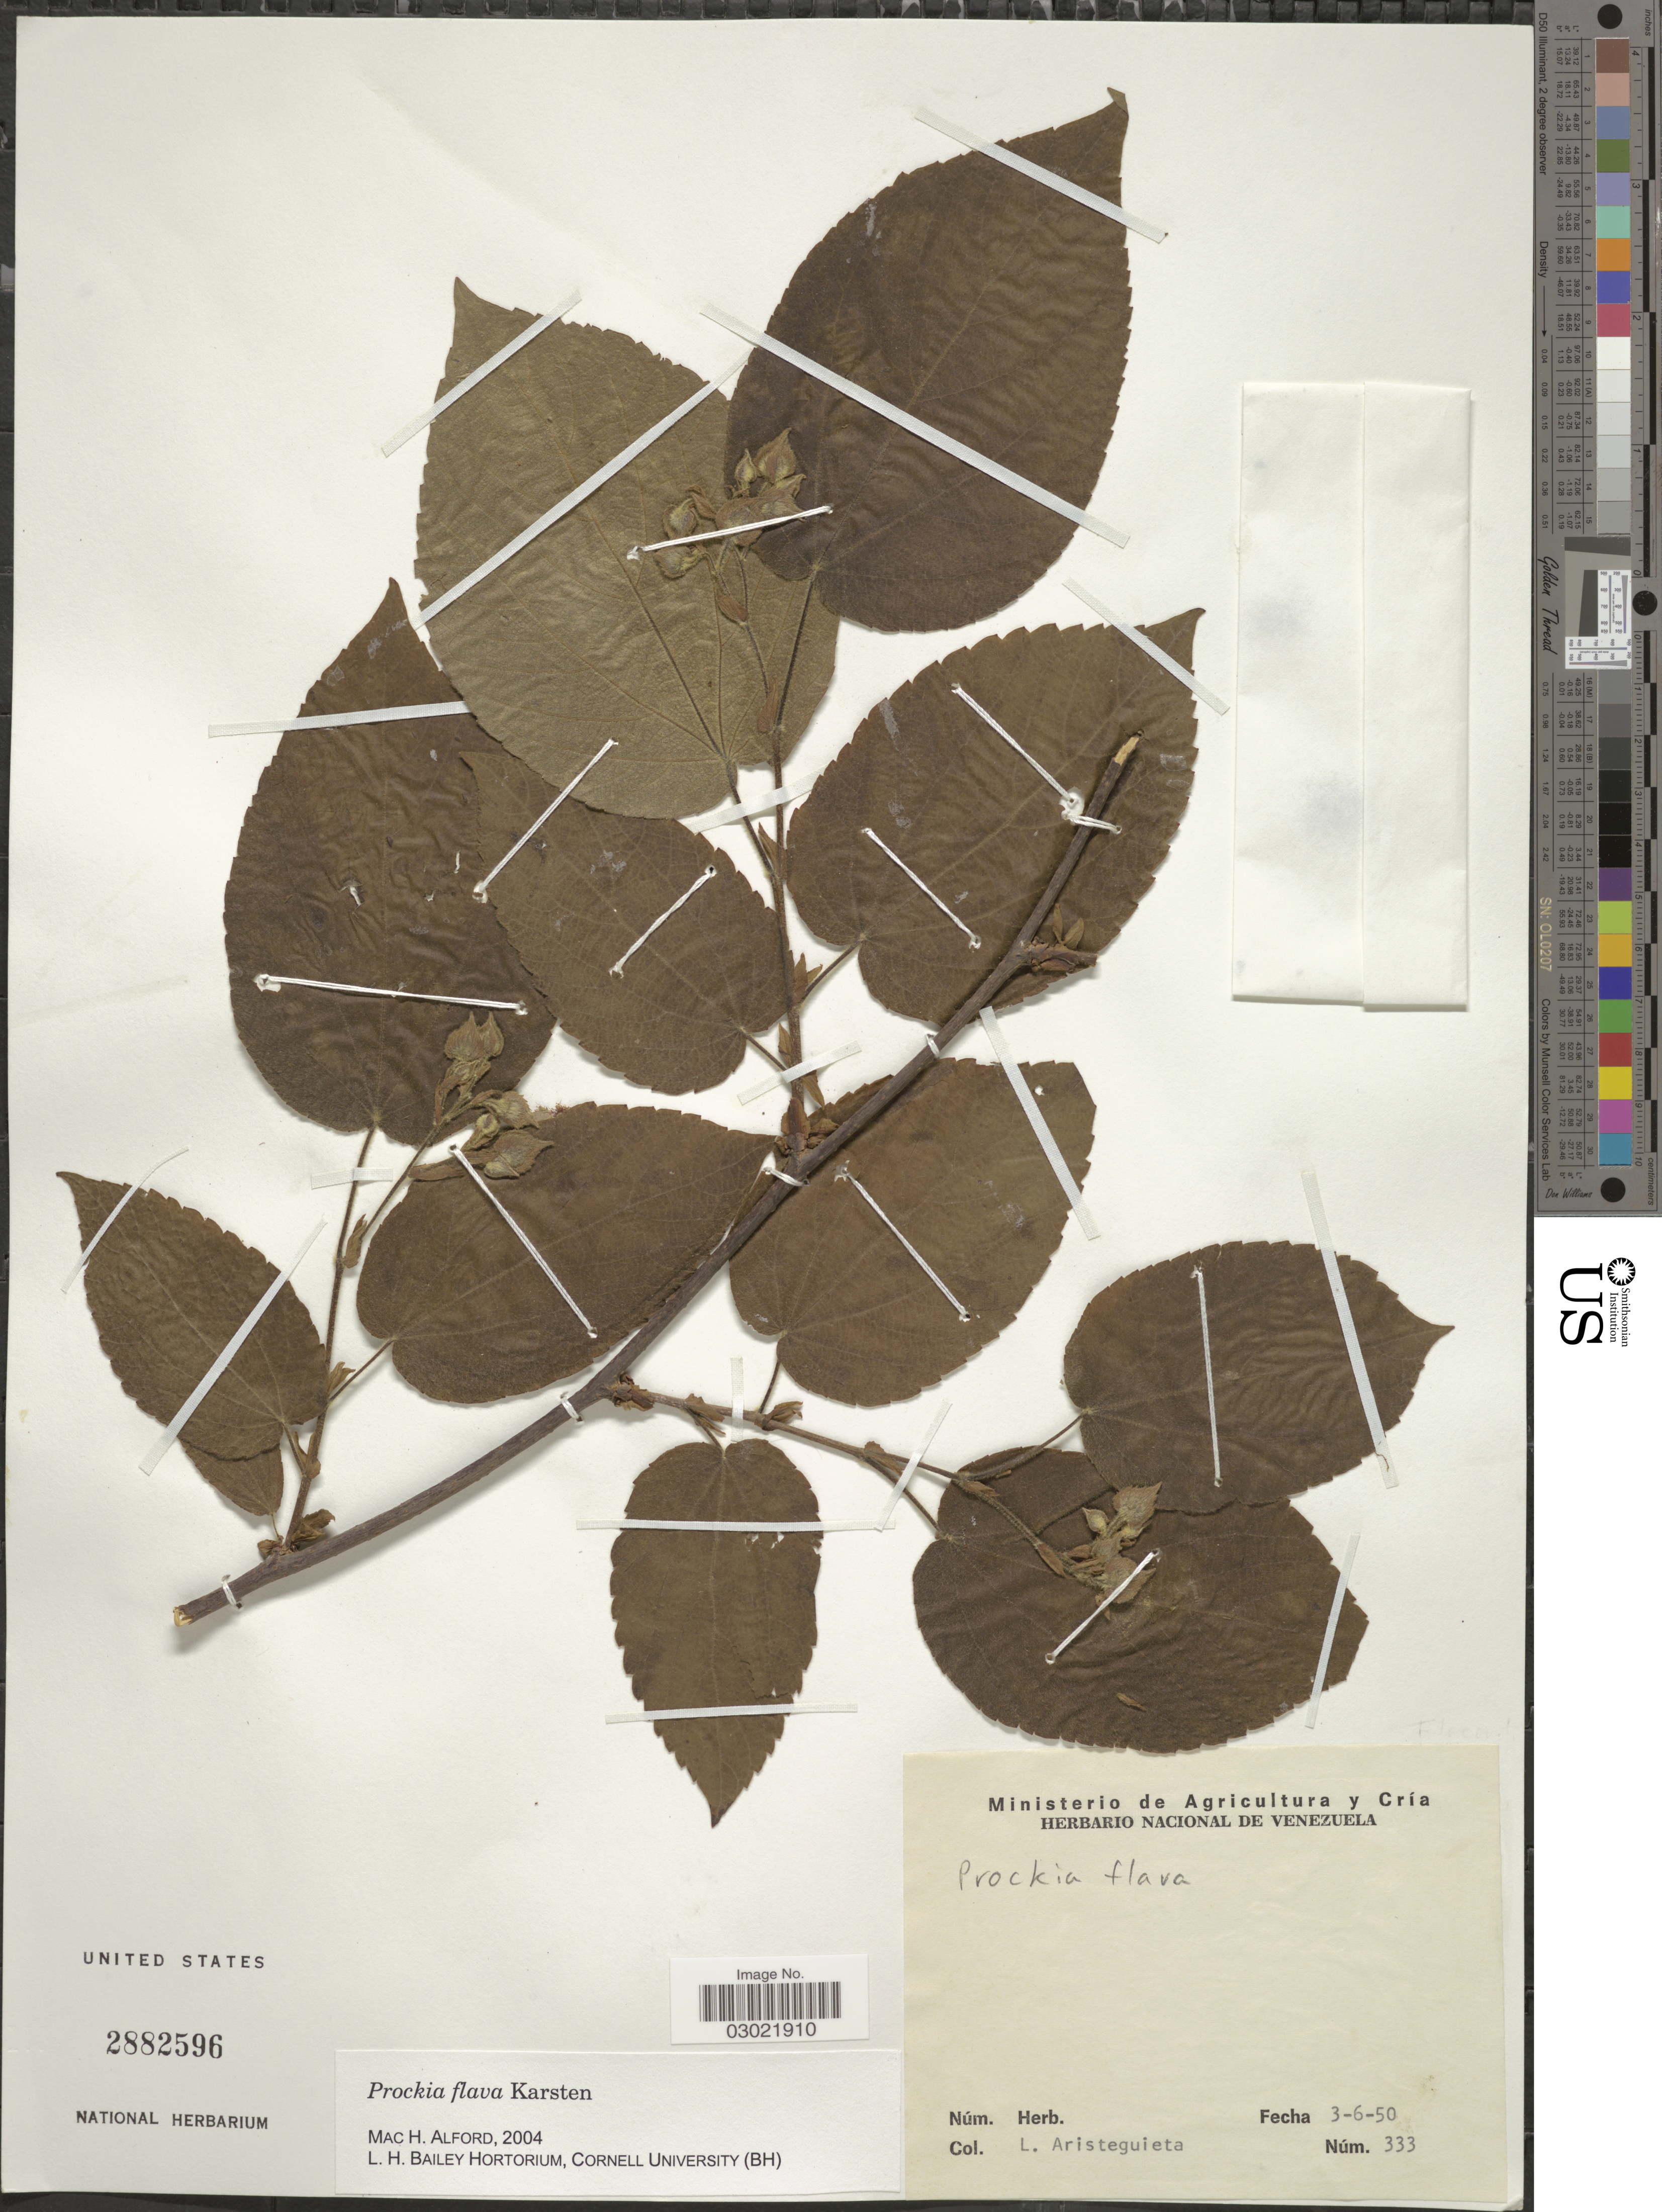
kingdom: Plantae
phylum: Tracheophyta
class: Magnoliopsida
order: Malpighiales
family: Salicaceae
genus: Prockia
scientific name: Prockia flava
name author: H. Karst.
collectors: L. Aristeguieta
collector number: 333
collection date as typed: Transcribed d/m/y: 3/6/50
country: Venezuela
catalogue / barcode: US 2882596